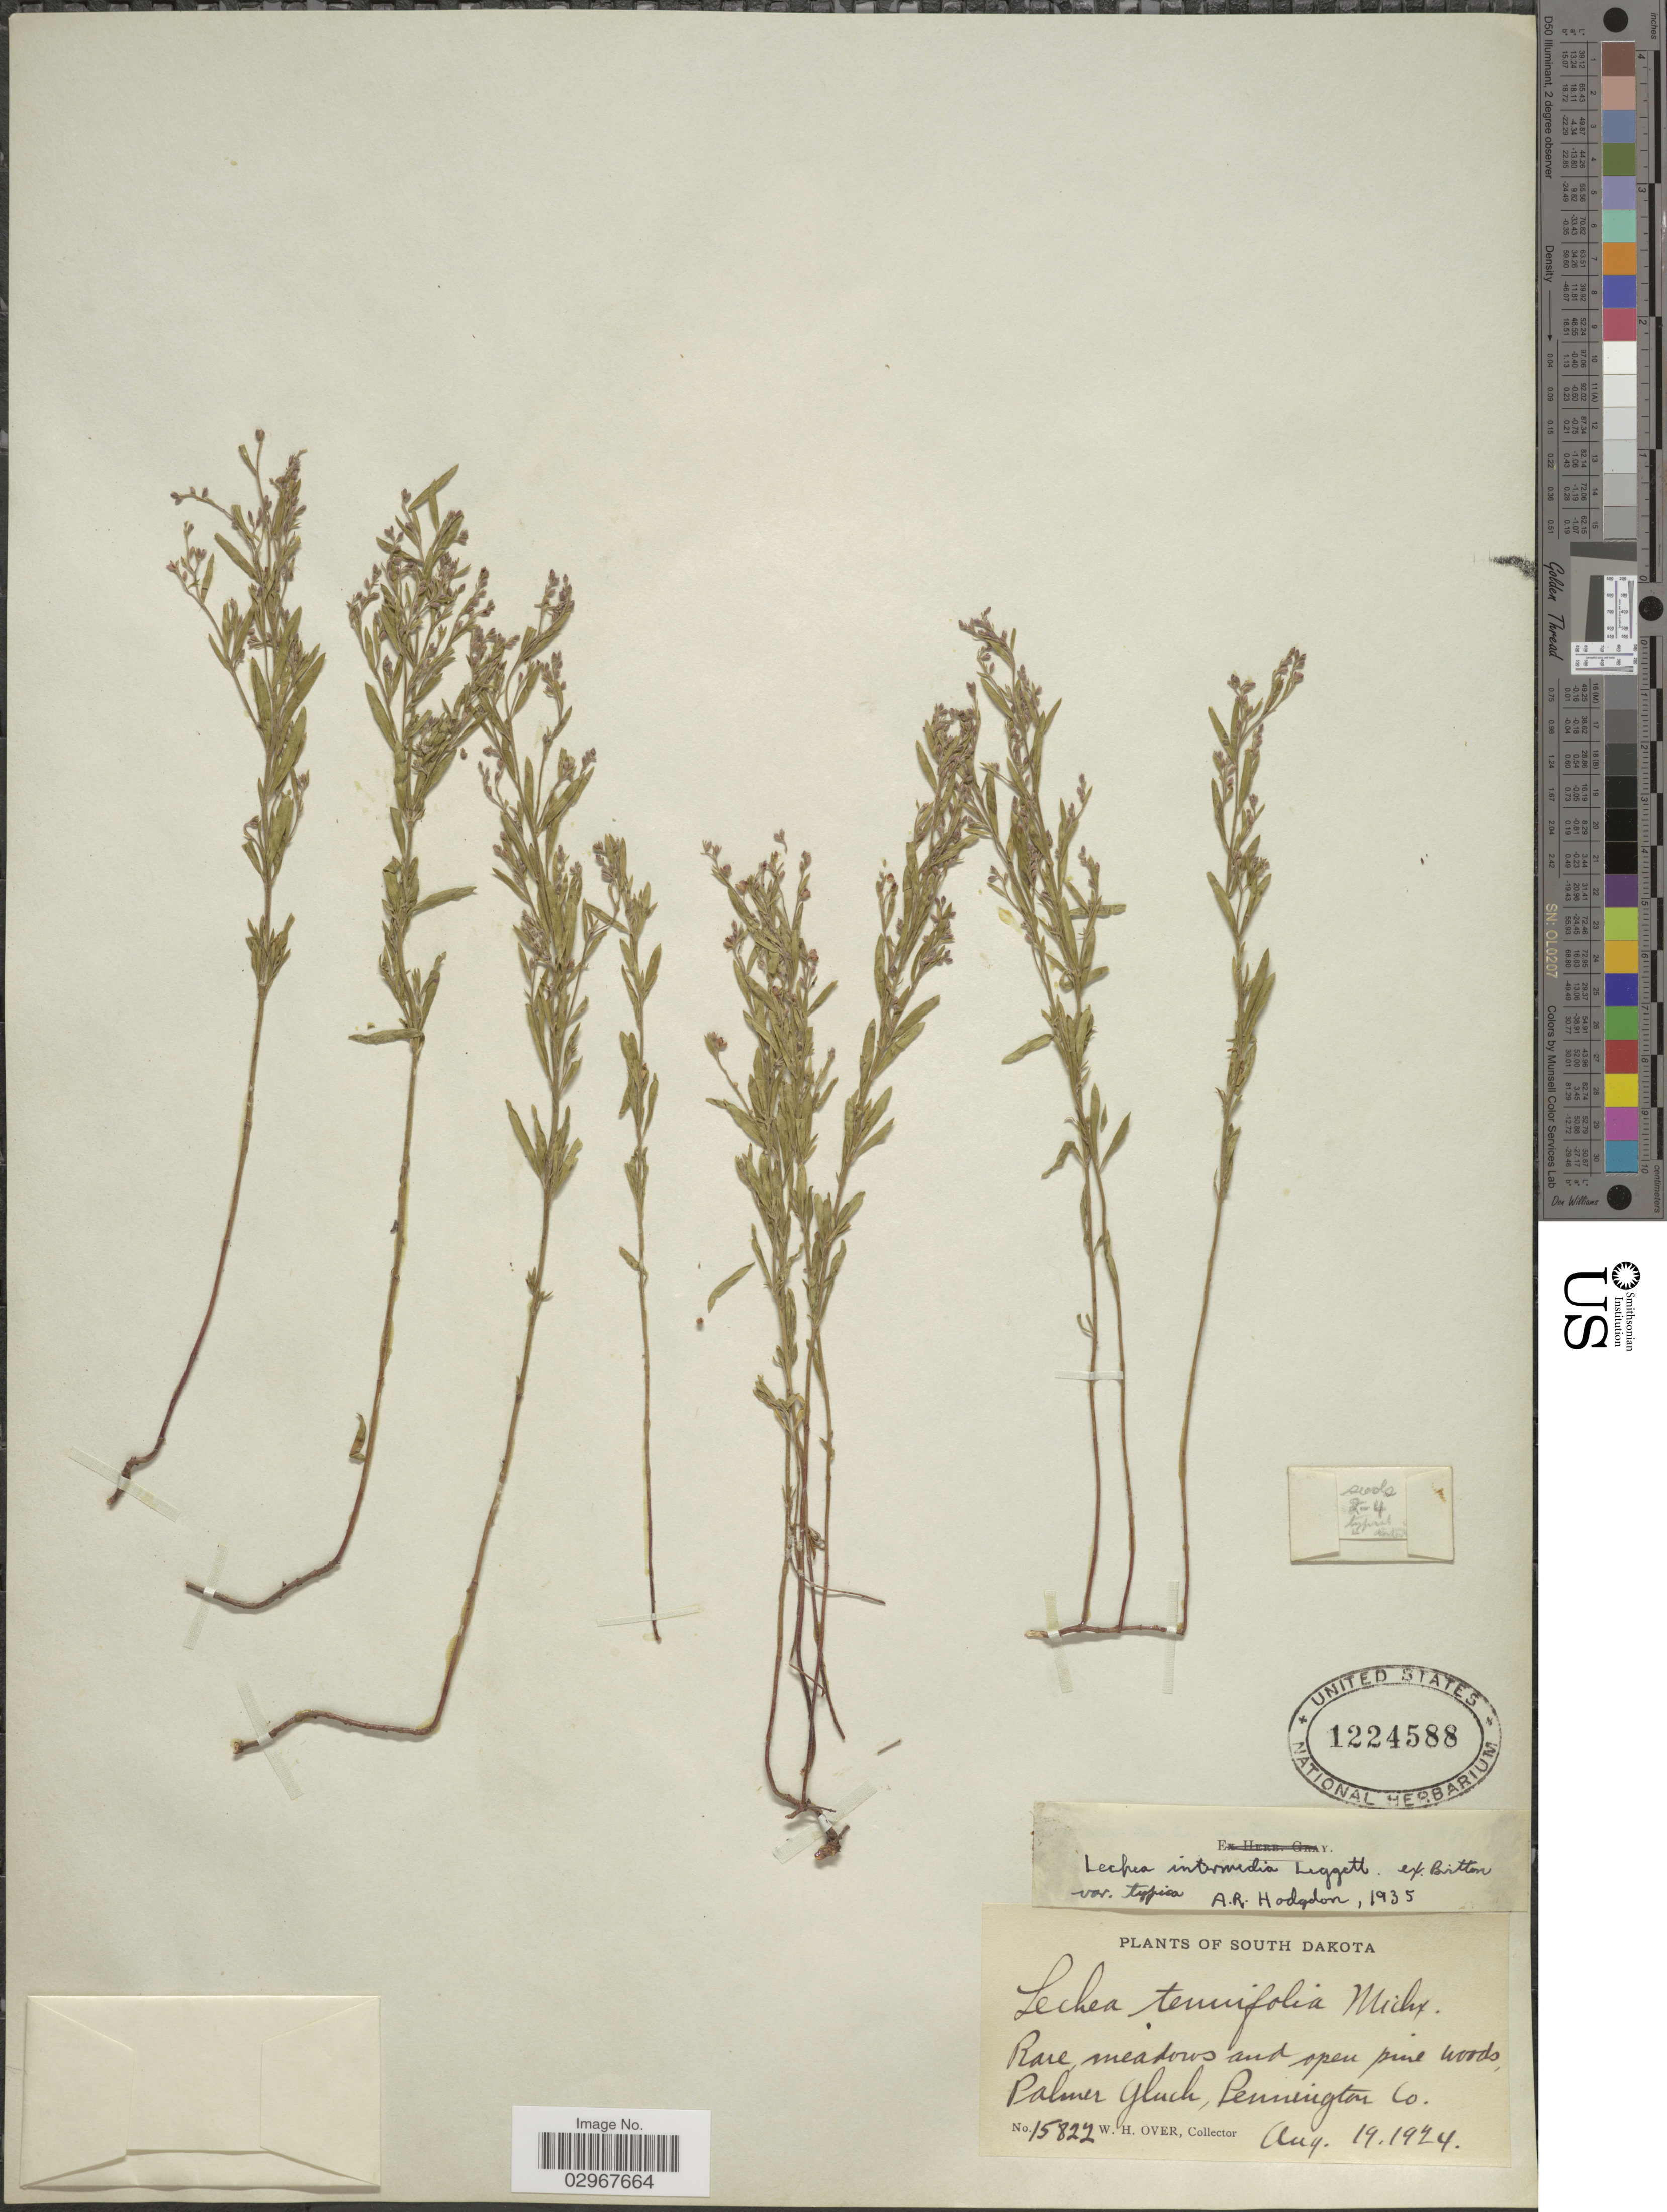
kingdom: Plantae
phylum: Tracheophyta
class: Magnoliopsida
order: Malvales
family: Cistaceae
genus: Lechea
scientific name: Lechea intermedia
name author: Legg. ex Britton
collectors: W. Over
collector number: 15822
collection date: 1924-08-19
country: United States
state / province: South Dakota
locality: Palmer Gluch, Pennington Co.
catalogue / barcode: US 1224588